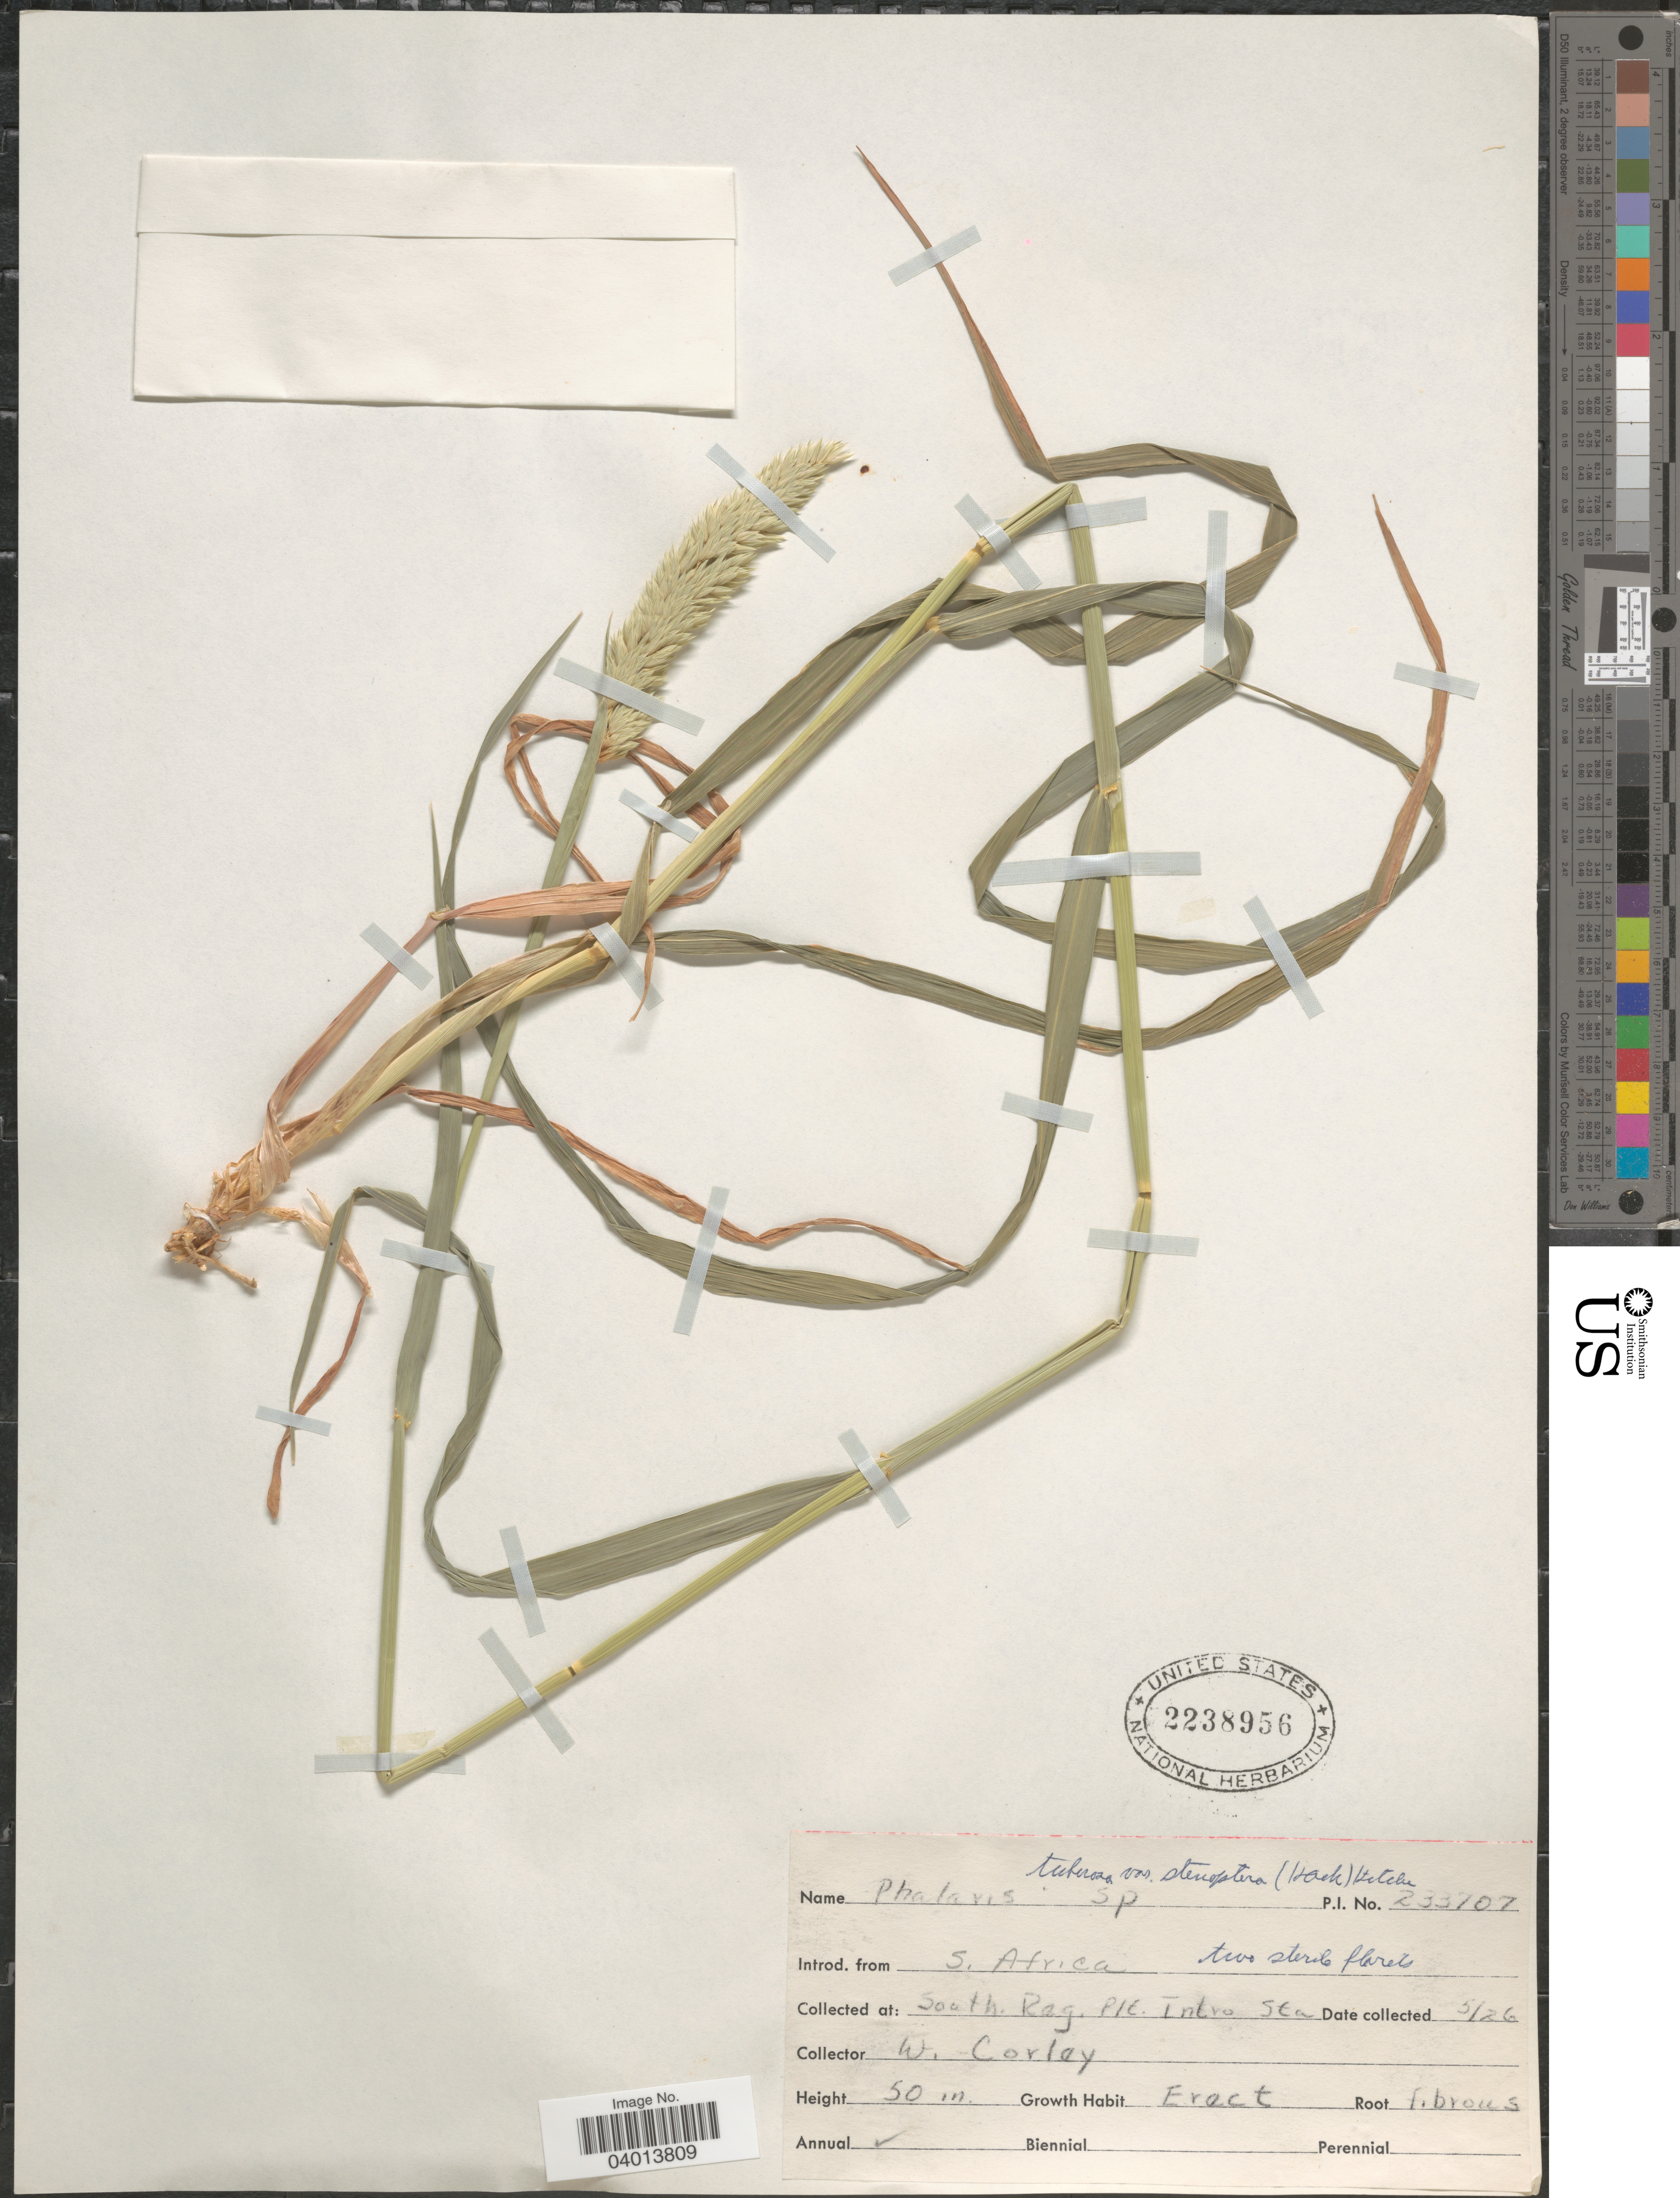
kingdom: Plantae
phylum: Tracheophyta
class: Liliopsida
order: Poales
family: Poaceae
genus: Phalaris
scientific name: Phalaris aquatica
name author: L.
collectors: W. Corley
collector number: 233707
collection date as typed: Transcribed d/m/y: /5/26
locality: South. Reg. Plt. Intro Sta.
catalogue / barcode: US 2238956